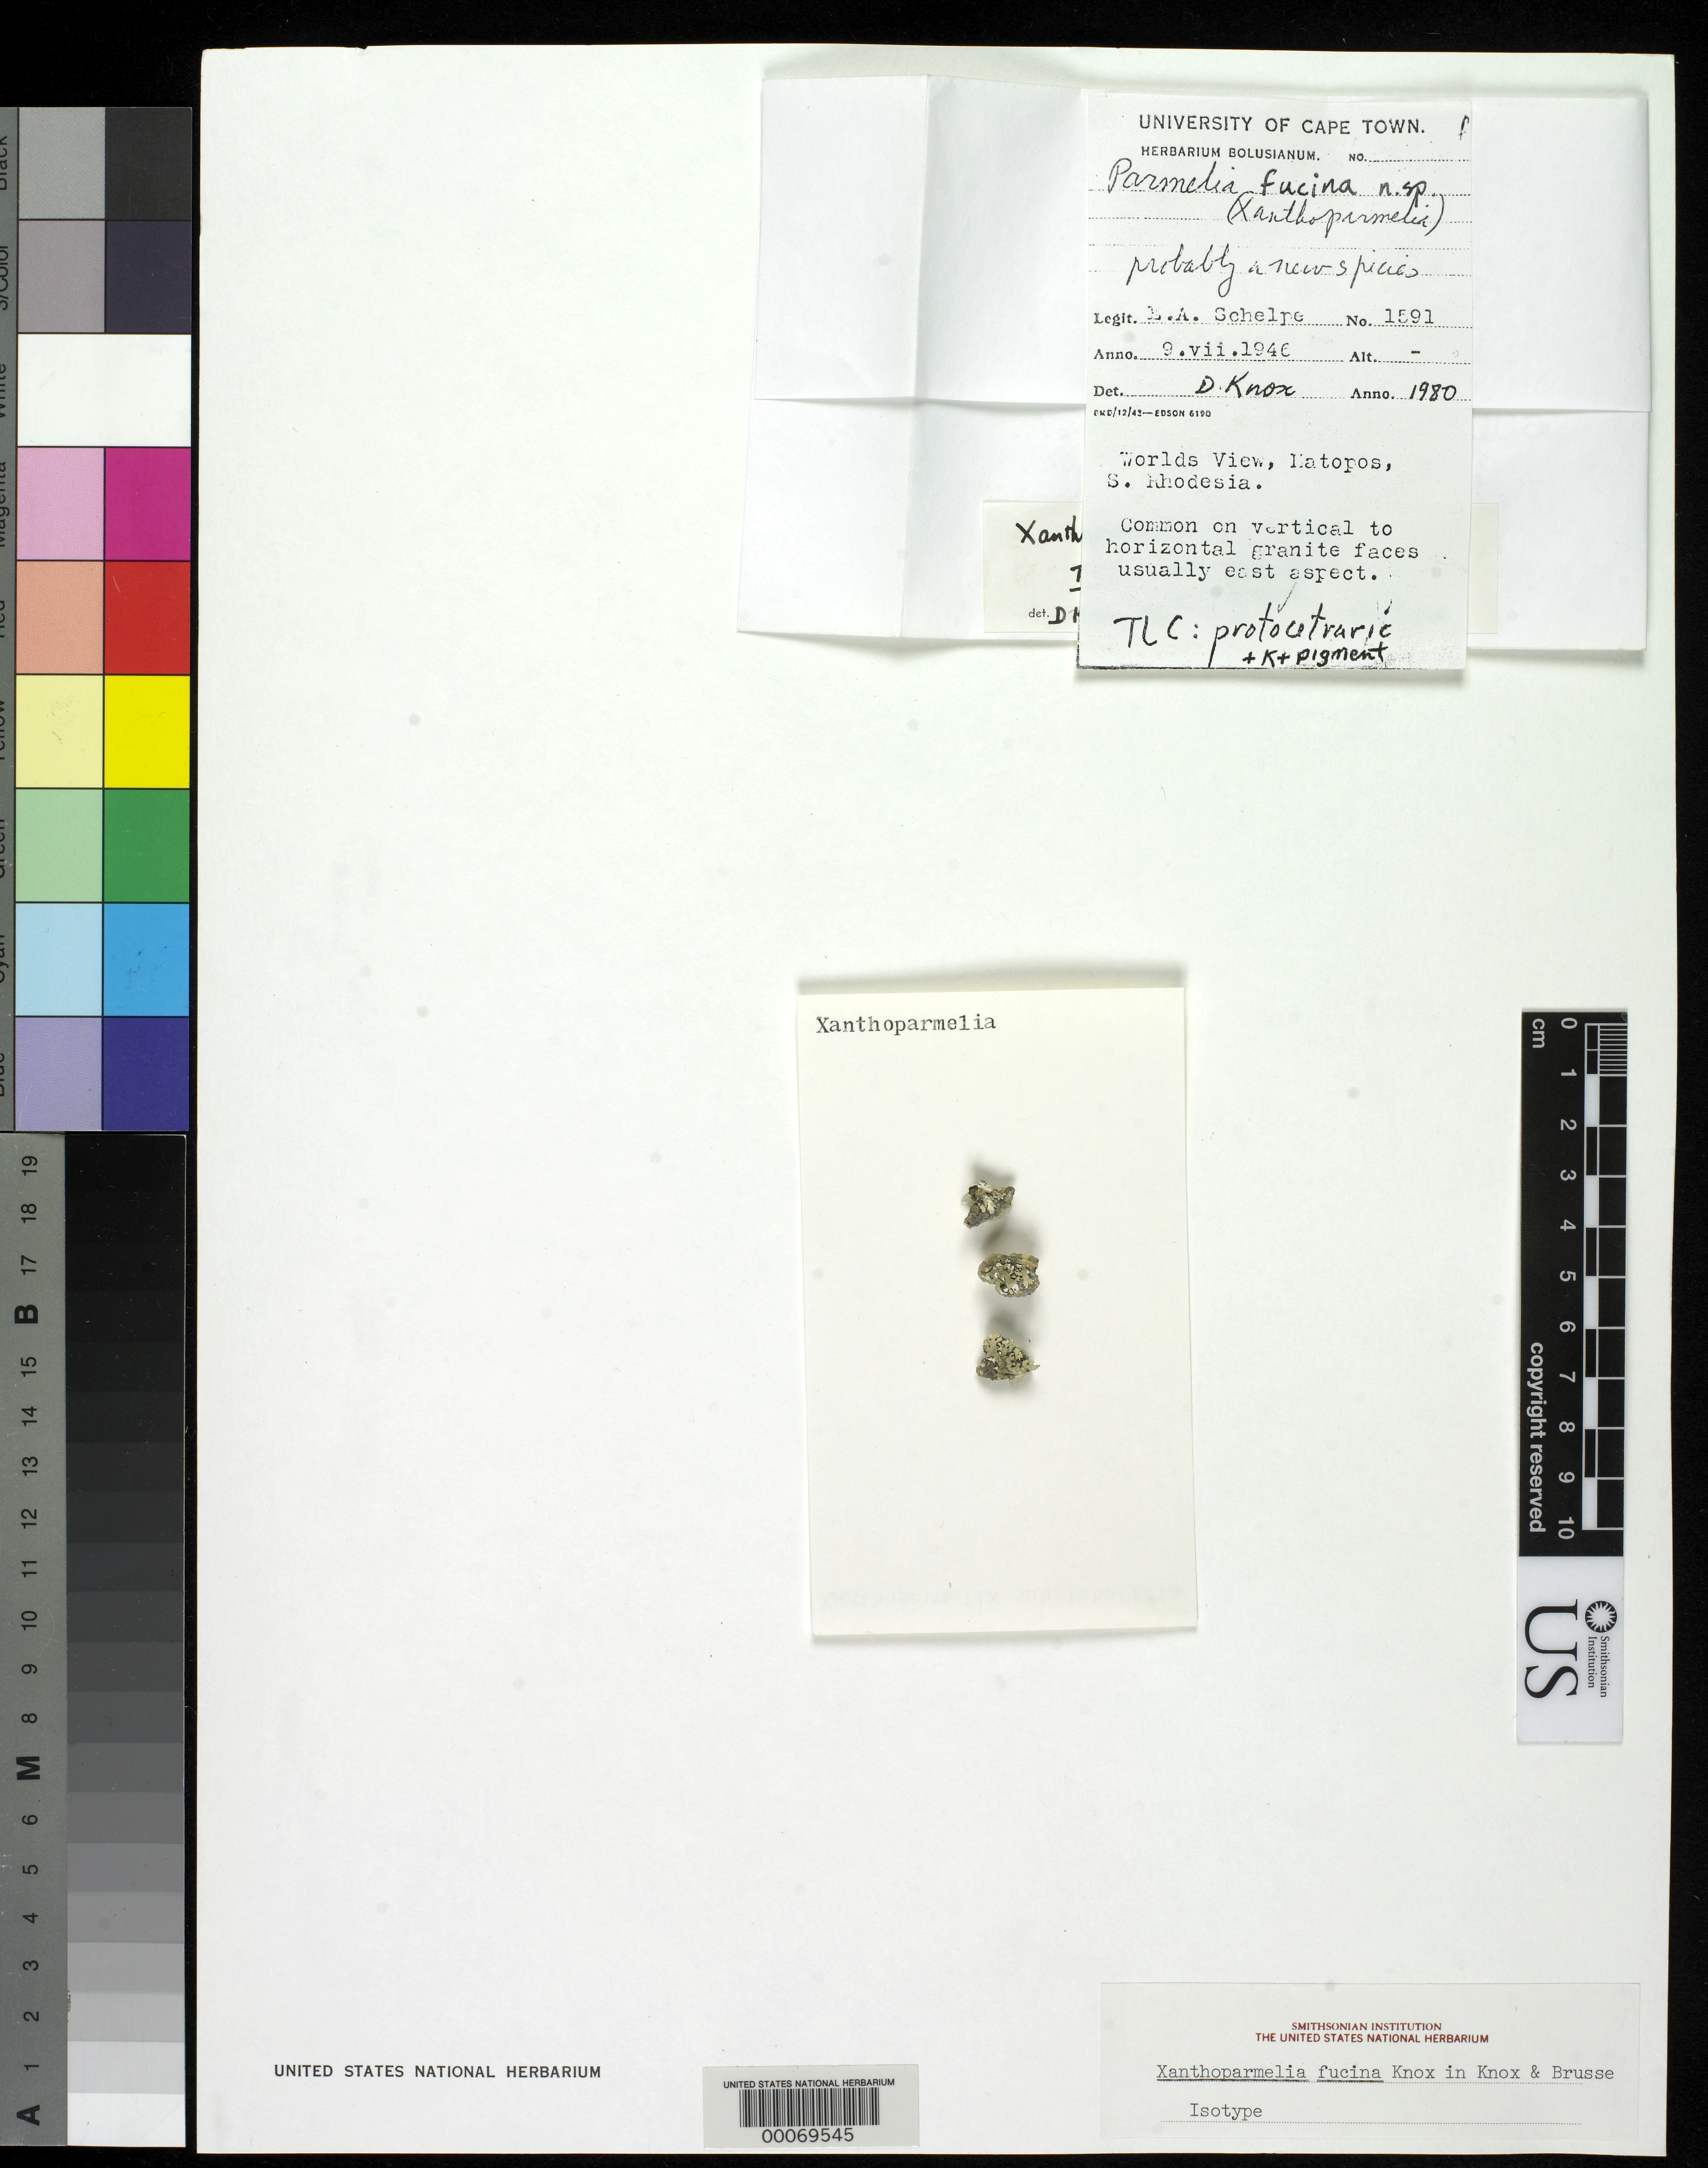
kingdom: Fungi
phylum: Ascomycota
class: Lecanoromycetes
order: Lecanorales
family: Parmeliaceae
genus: Xanthoparmelia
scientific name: Xanthoparmelia funcina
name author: M.D.E. Knox in M.D.E. Knox & Brusse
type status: Isotype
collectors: E. A. C. L. E. Schelpe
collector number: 1591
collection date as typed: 09 Jul 1946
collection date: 1946-07-09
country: Zimbabwe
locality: World's View, Matopos.